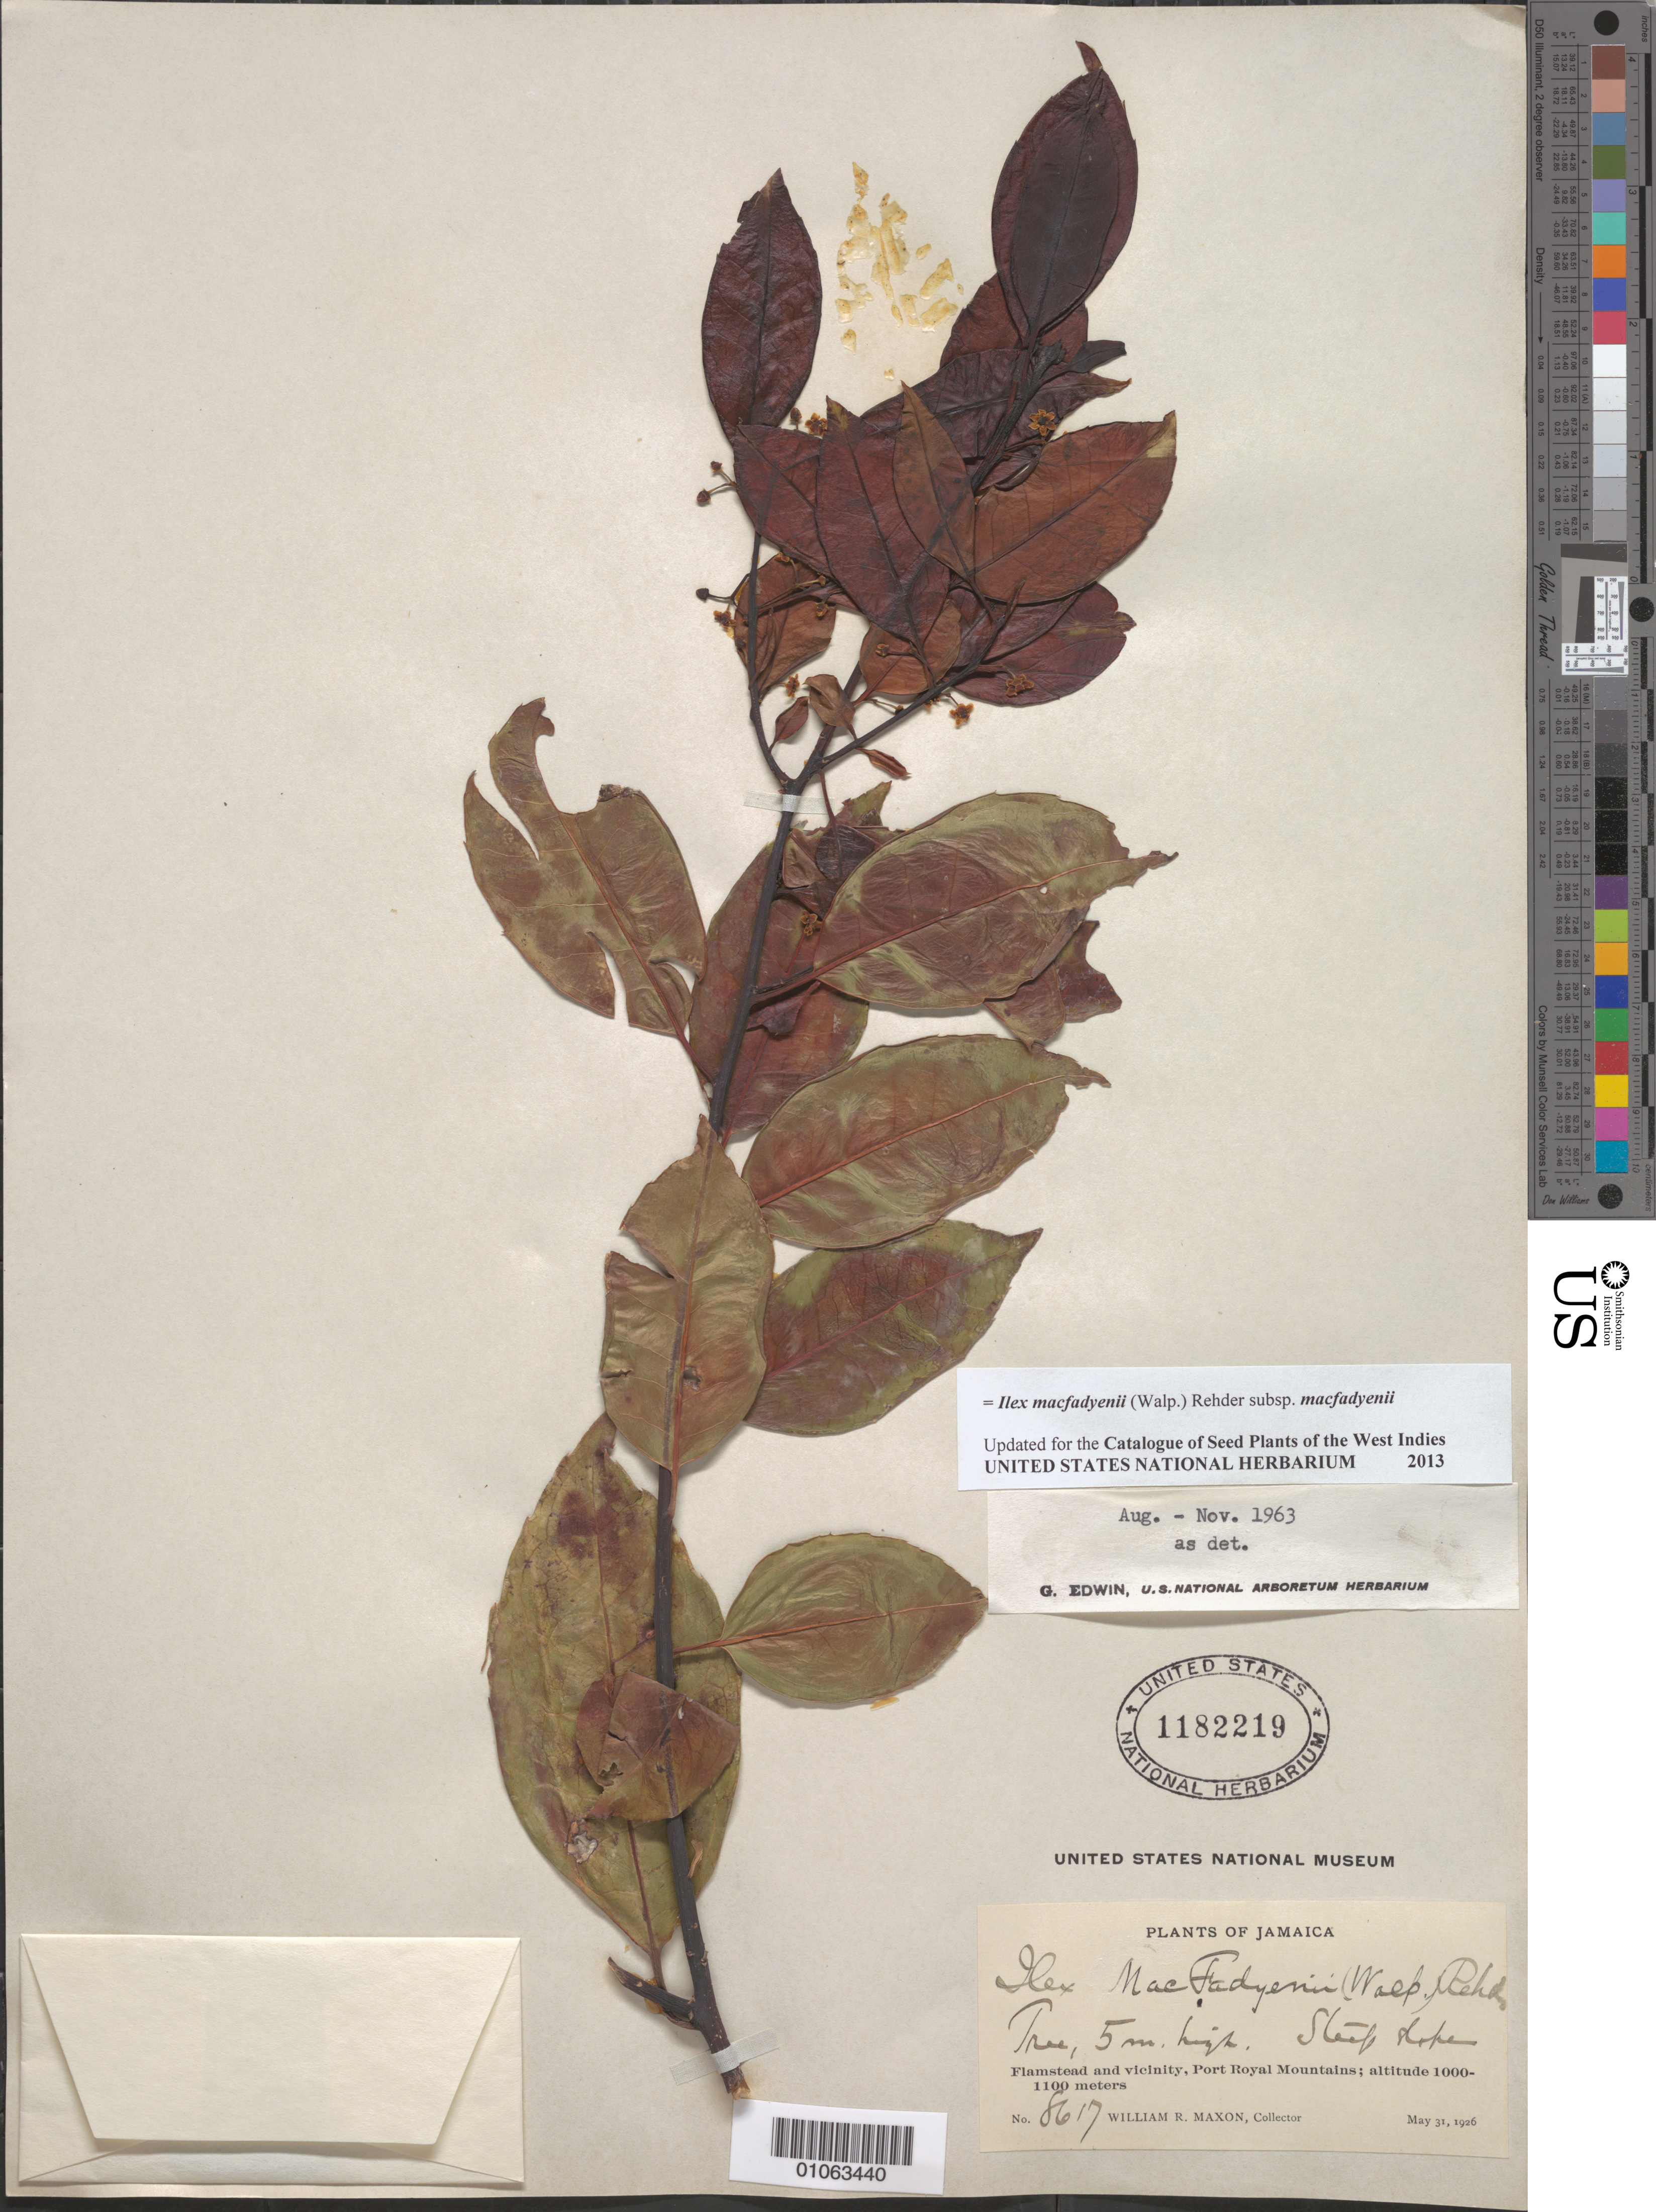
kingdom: Plantae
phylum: Tracheophyta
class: Magnoliopsida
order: Aquifoliales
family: Aquifoliaceae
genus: Ilex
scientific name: Ilex macfadyenii subsp. macfadyenii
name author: (Walp.) Rehder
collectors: W. R. Maxon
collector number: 8617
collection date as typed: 31 May 1926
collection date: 1926-05-31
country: Jamaica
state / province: Kingston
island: Jamaica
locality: Flamstead and vicinity, Port Royal Mountains.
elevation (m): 1000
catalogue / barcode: US 1182219